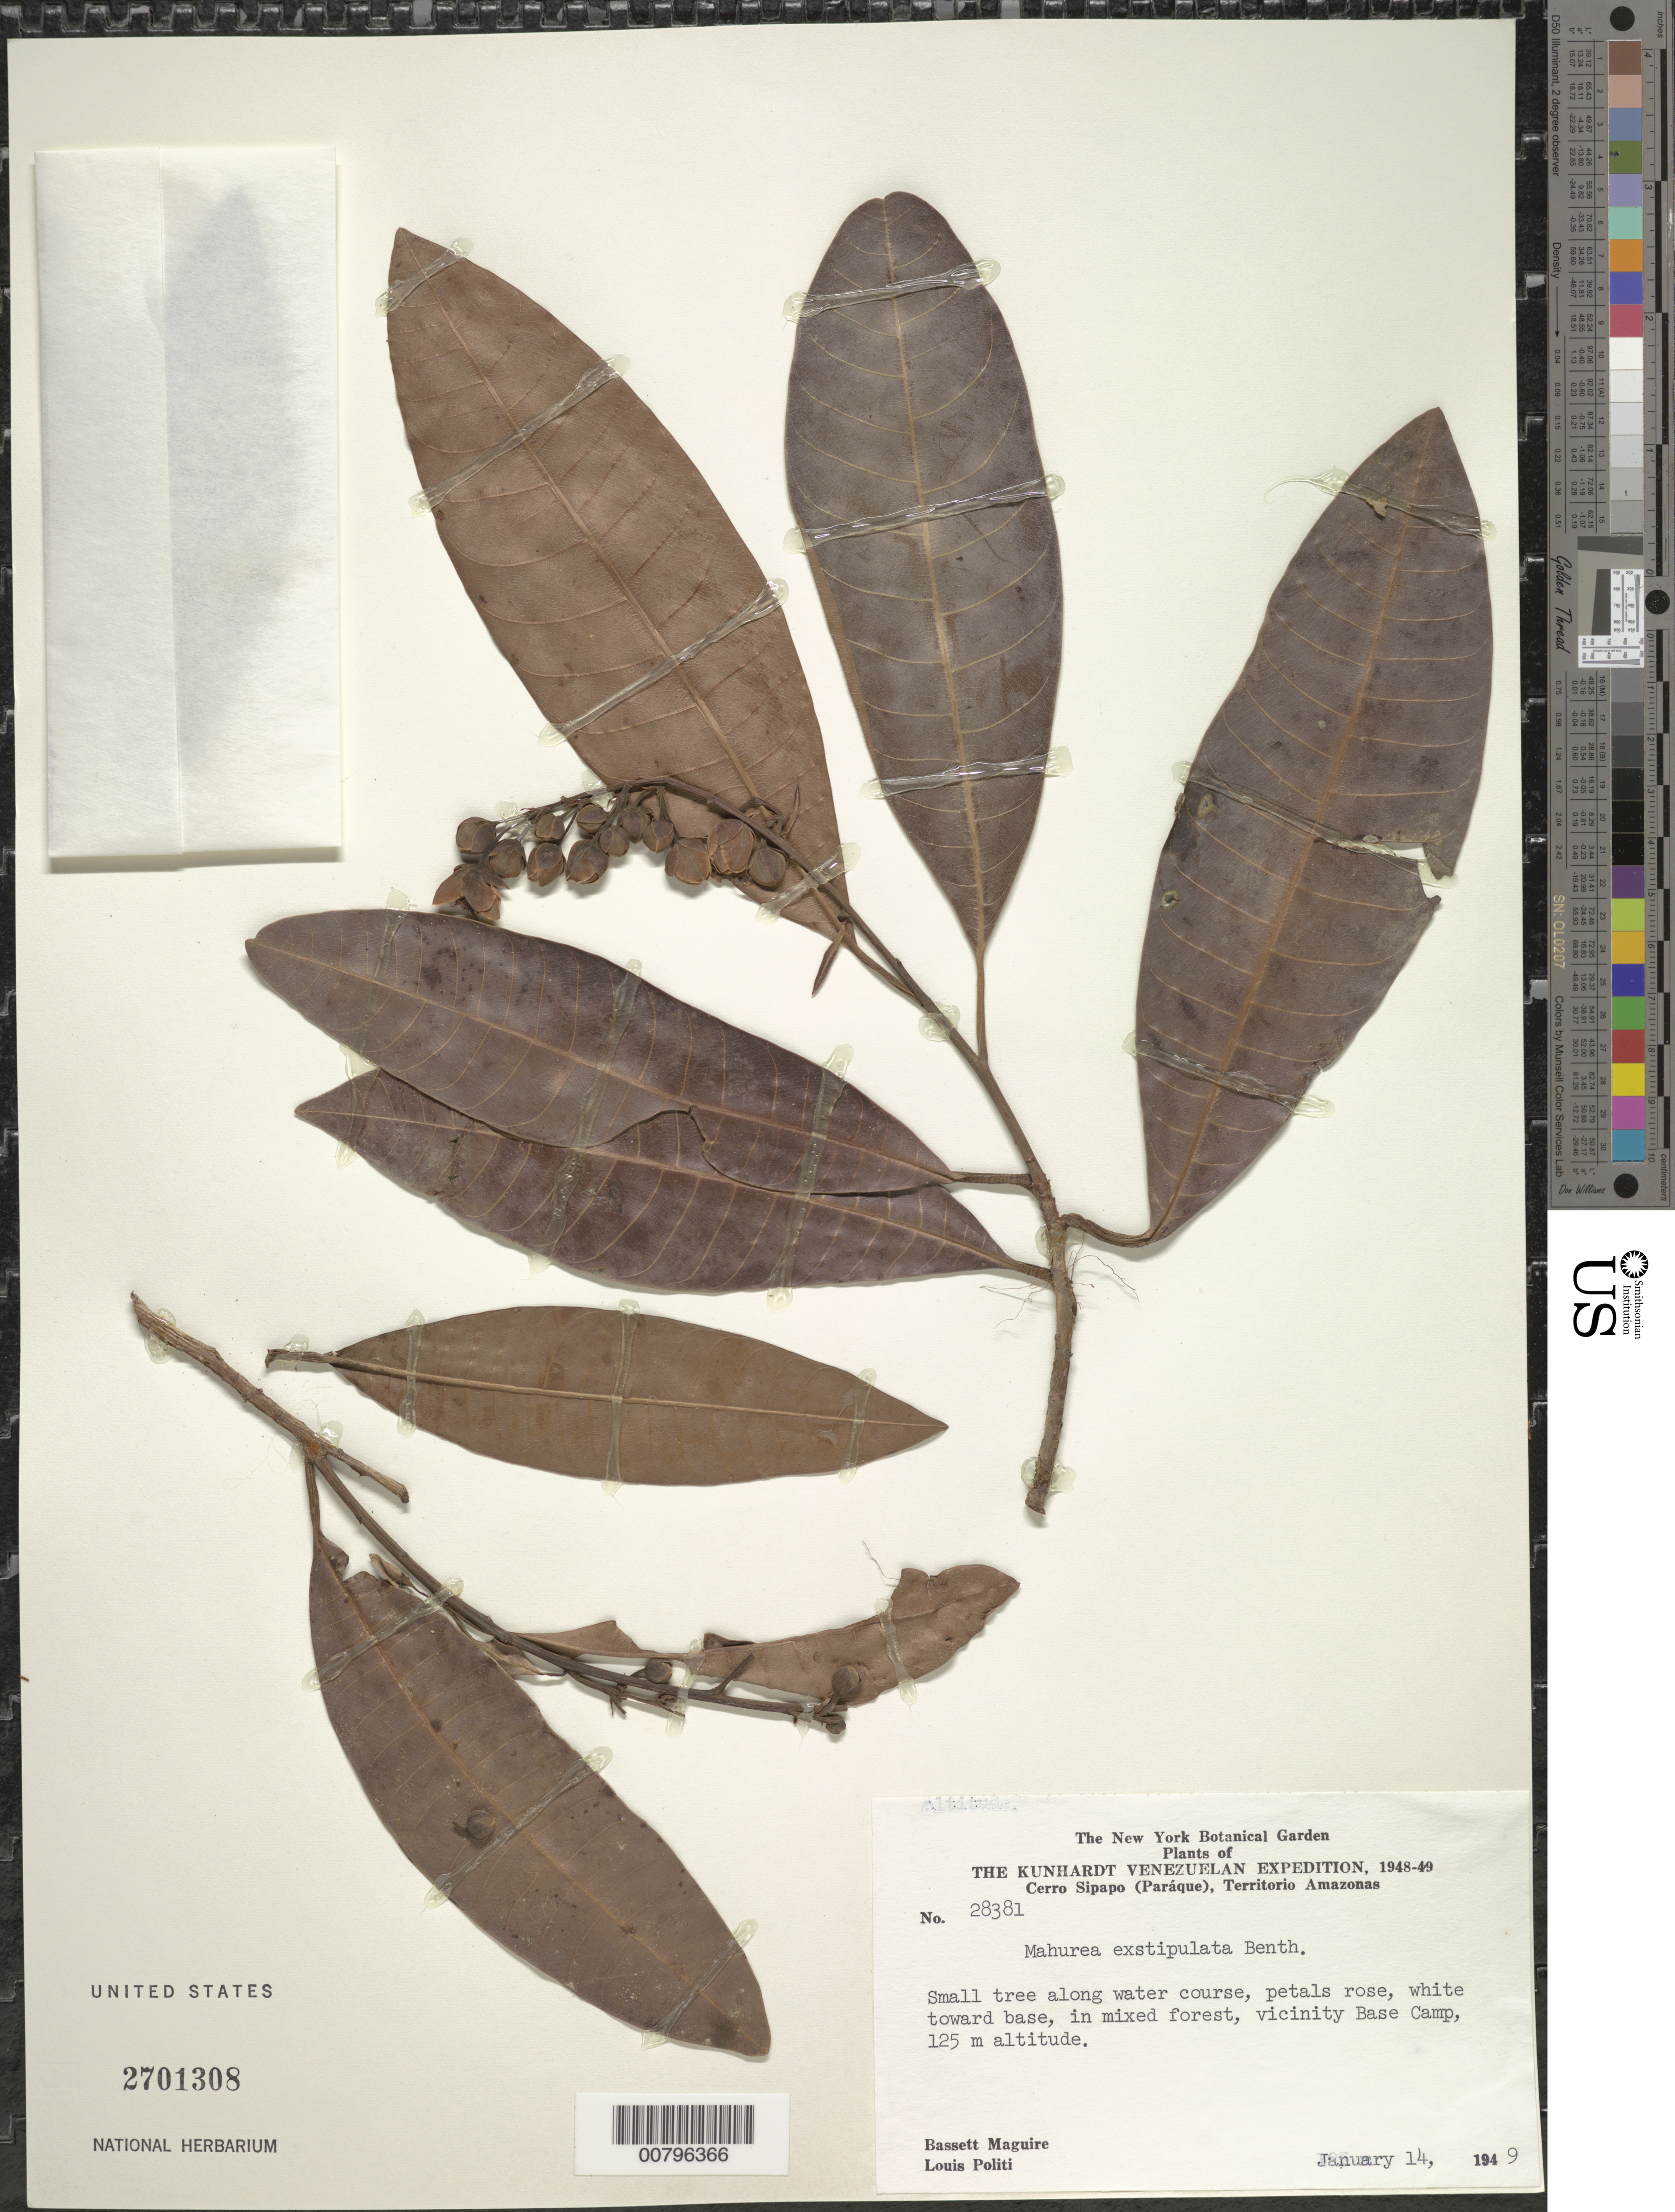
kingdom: Plantae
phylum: Tracheophyta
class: Magnoliopsida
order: Malpighiales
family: Calophyllaceae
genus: Mahurea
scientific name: Mahurea exstipulata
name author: Benth.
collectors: B. Maguire & L. Politi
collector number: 28381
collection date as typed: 14-Jan-49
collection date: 1949-01-14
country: Venezuela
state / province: Amazonas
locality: Cerro Sipapo (Paráque), Base Camp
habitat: Mixed forest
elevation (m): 125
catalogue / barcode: US 2701308